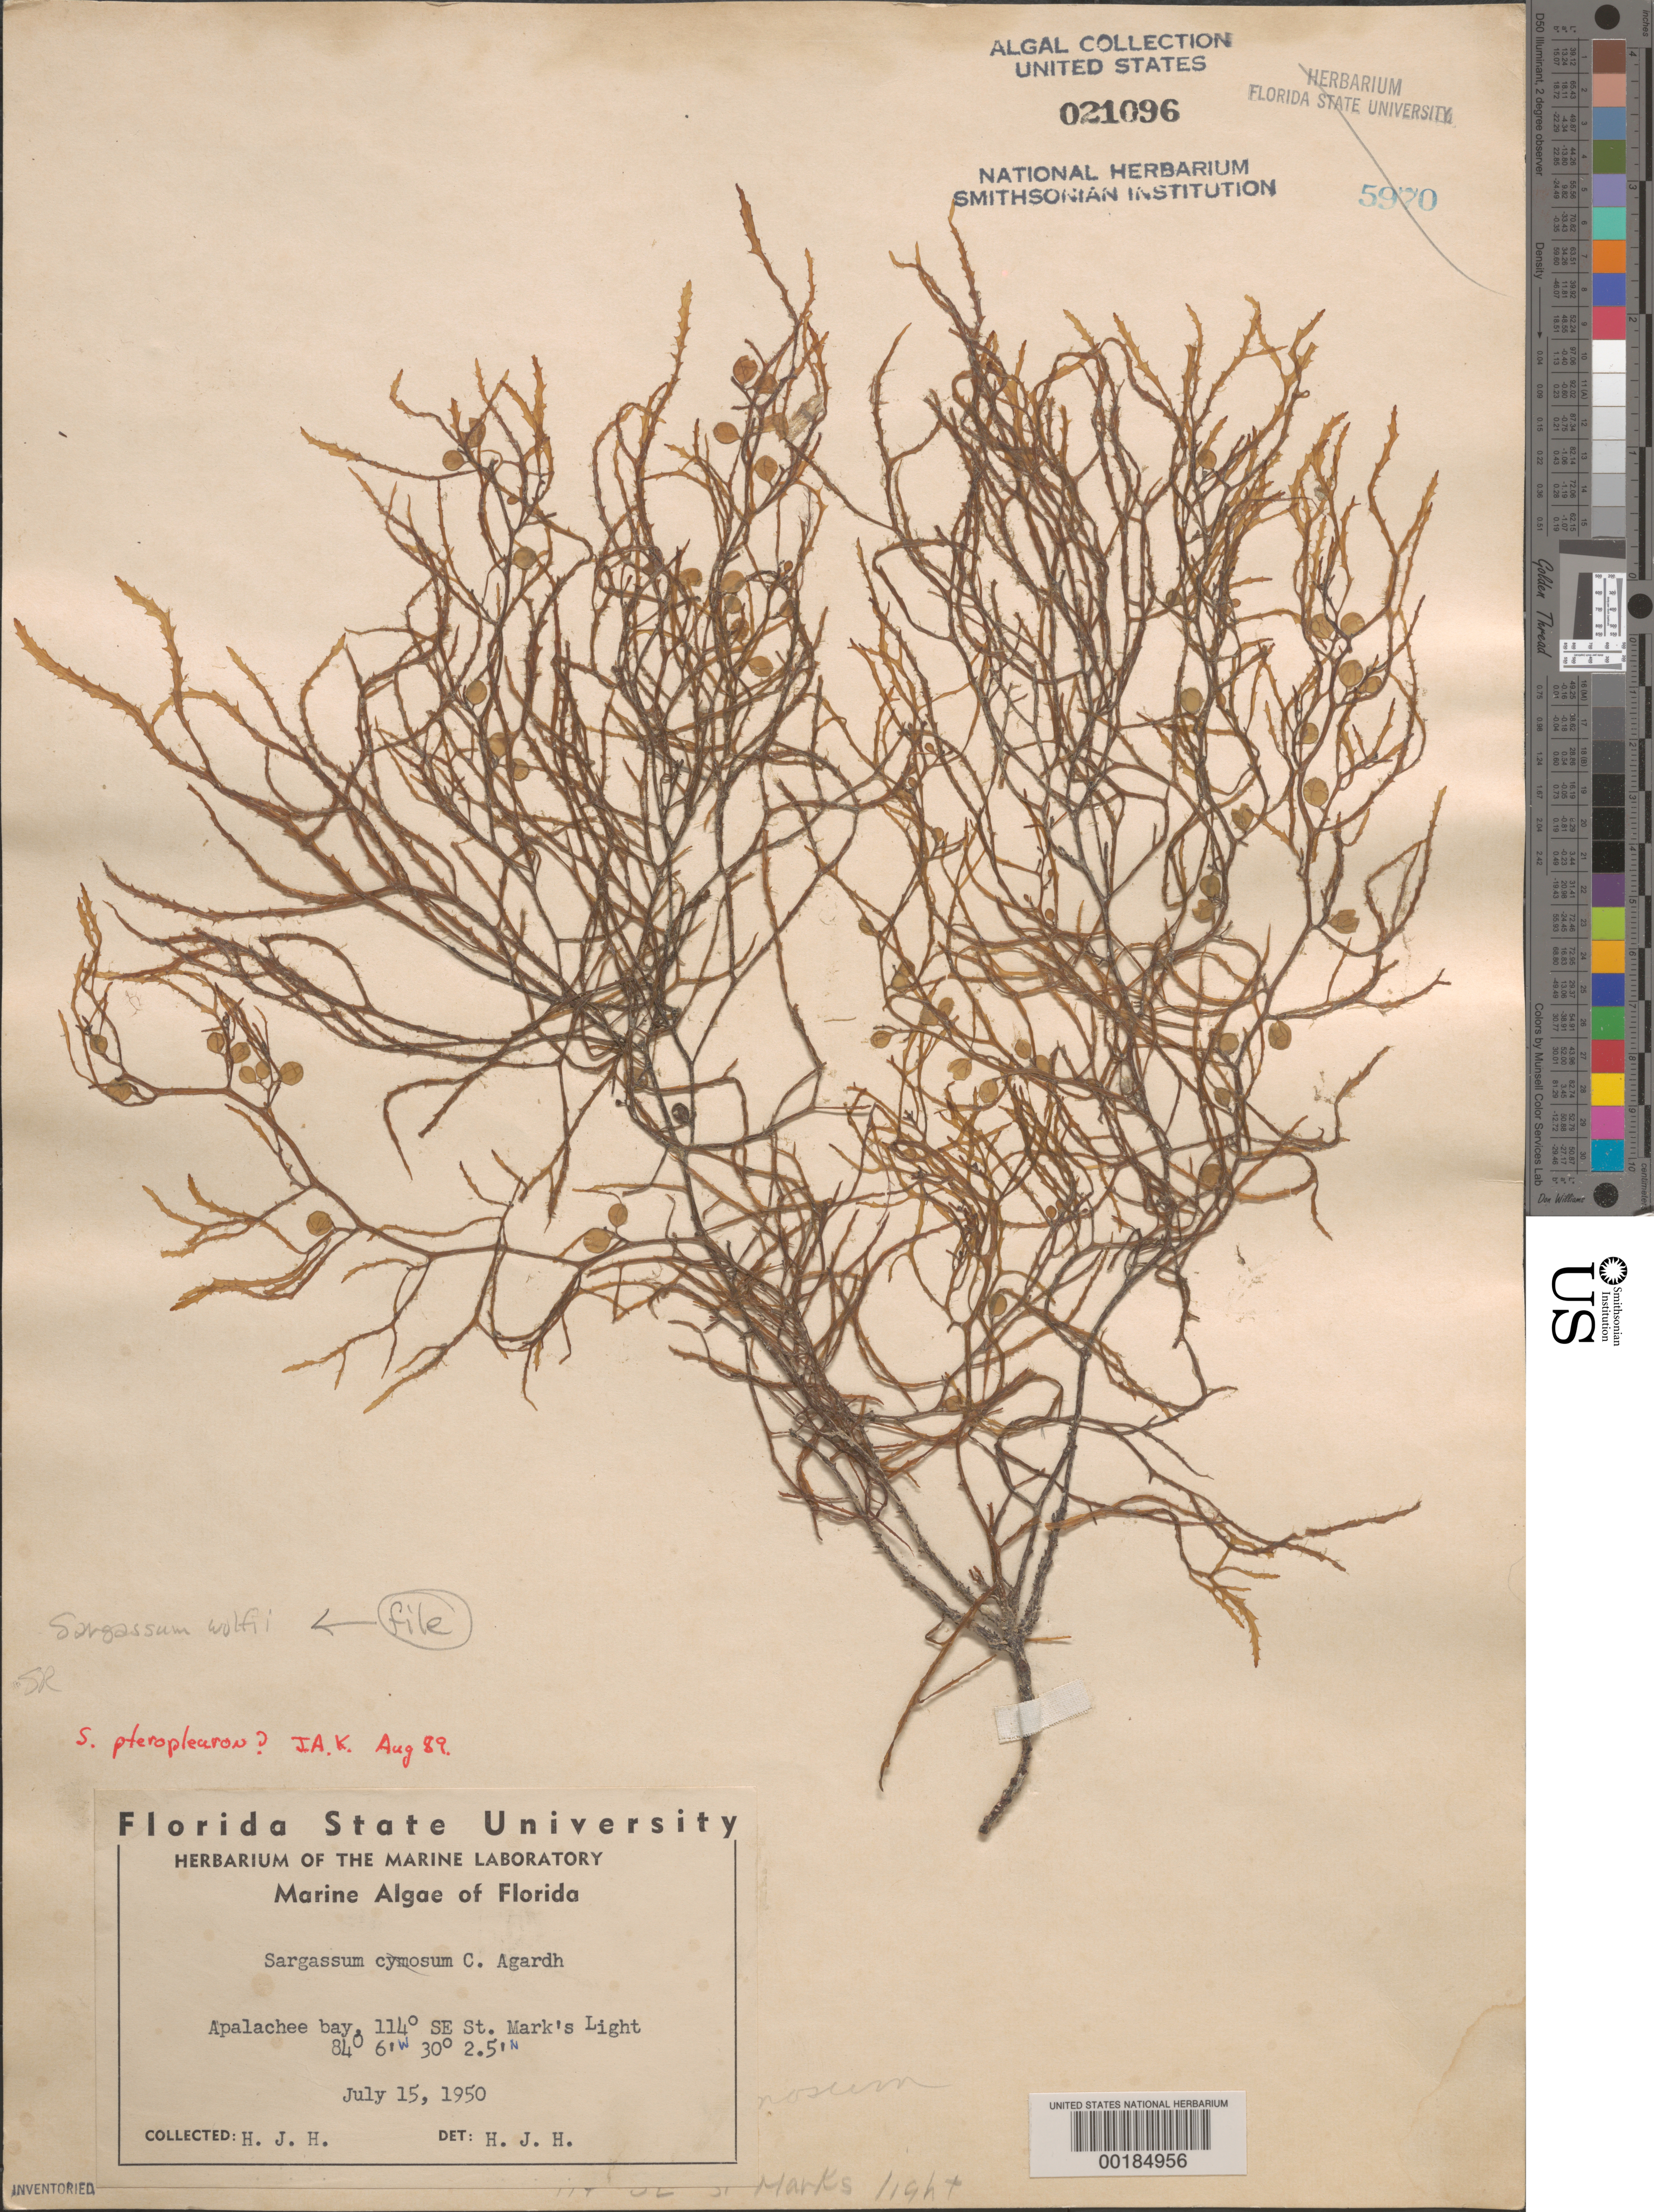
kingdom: Chromista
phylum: Ochrophyta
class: Phaeophyceae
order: Fucales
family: Sargassaceae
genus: Sargassum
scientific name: Sargassum wolfii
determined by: Humm, Harold J.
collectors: H. J. Humm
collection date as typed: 15 Jul 1950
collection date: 1950-07-15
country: United States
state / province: Florida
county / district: Franklin County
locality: Apalachee Bay, southeast of St. Marks Lighthouse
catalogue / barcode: US 21096